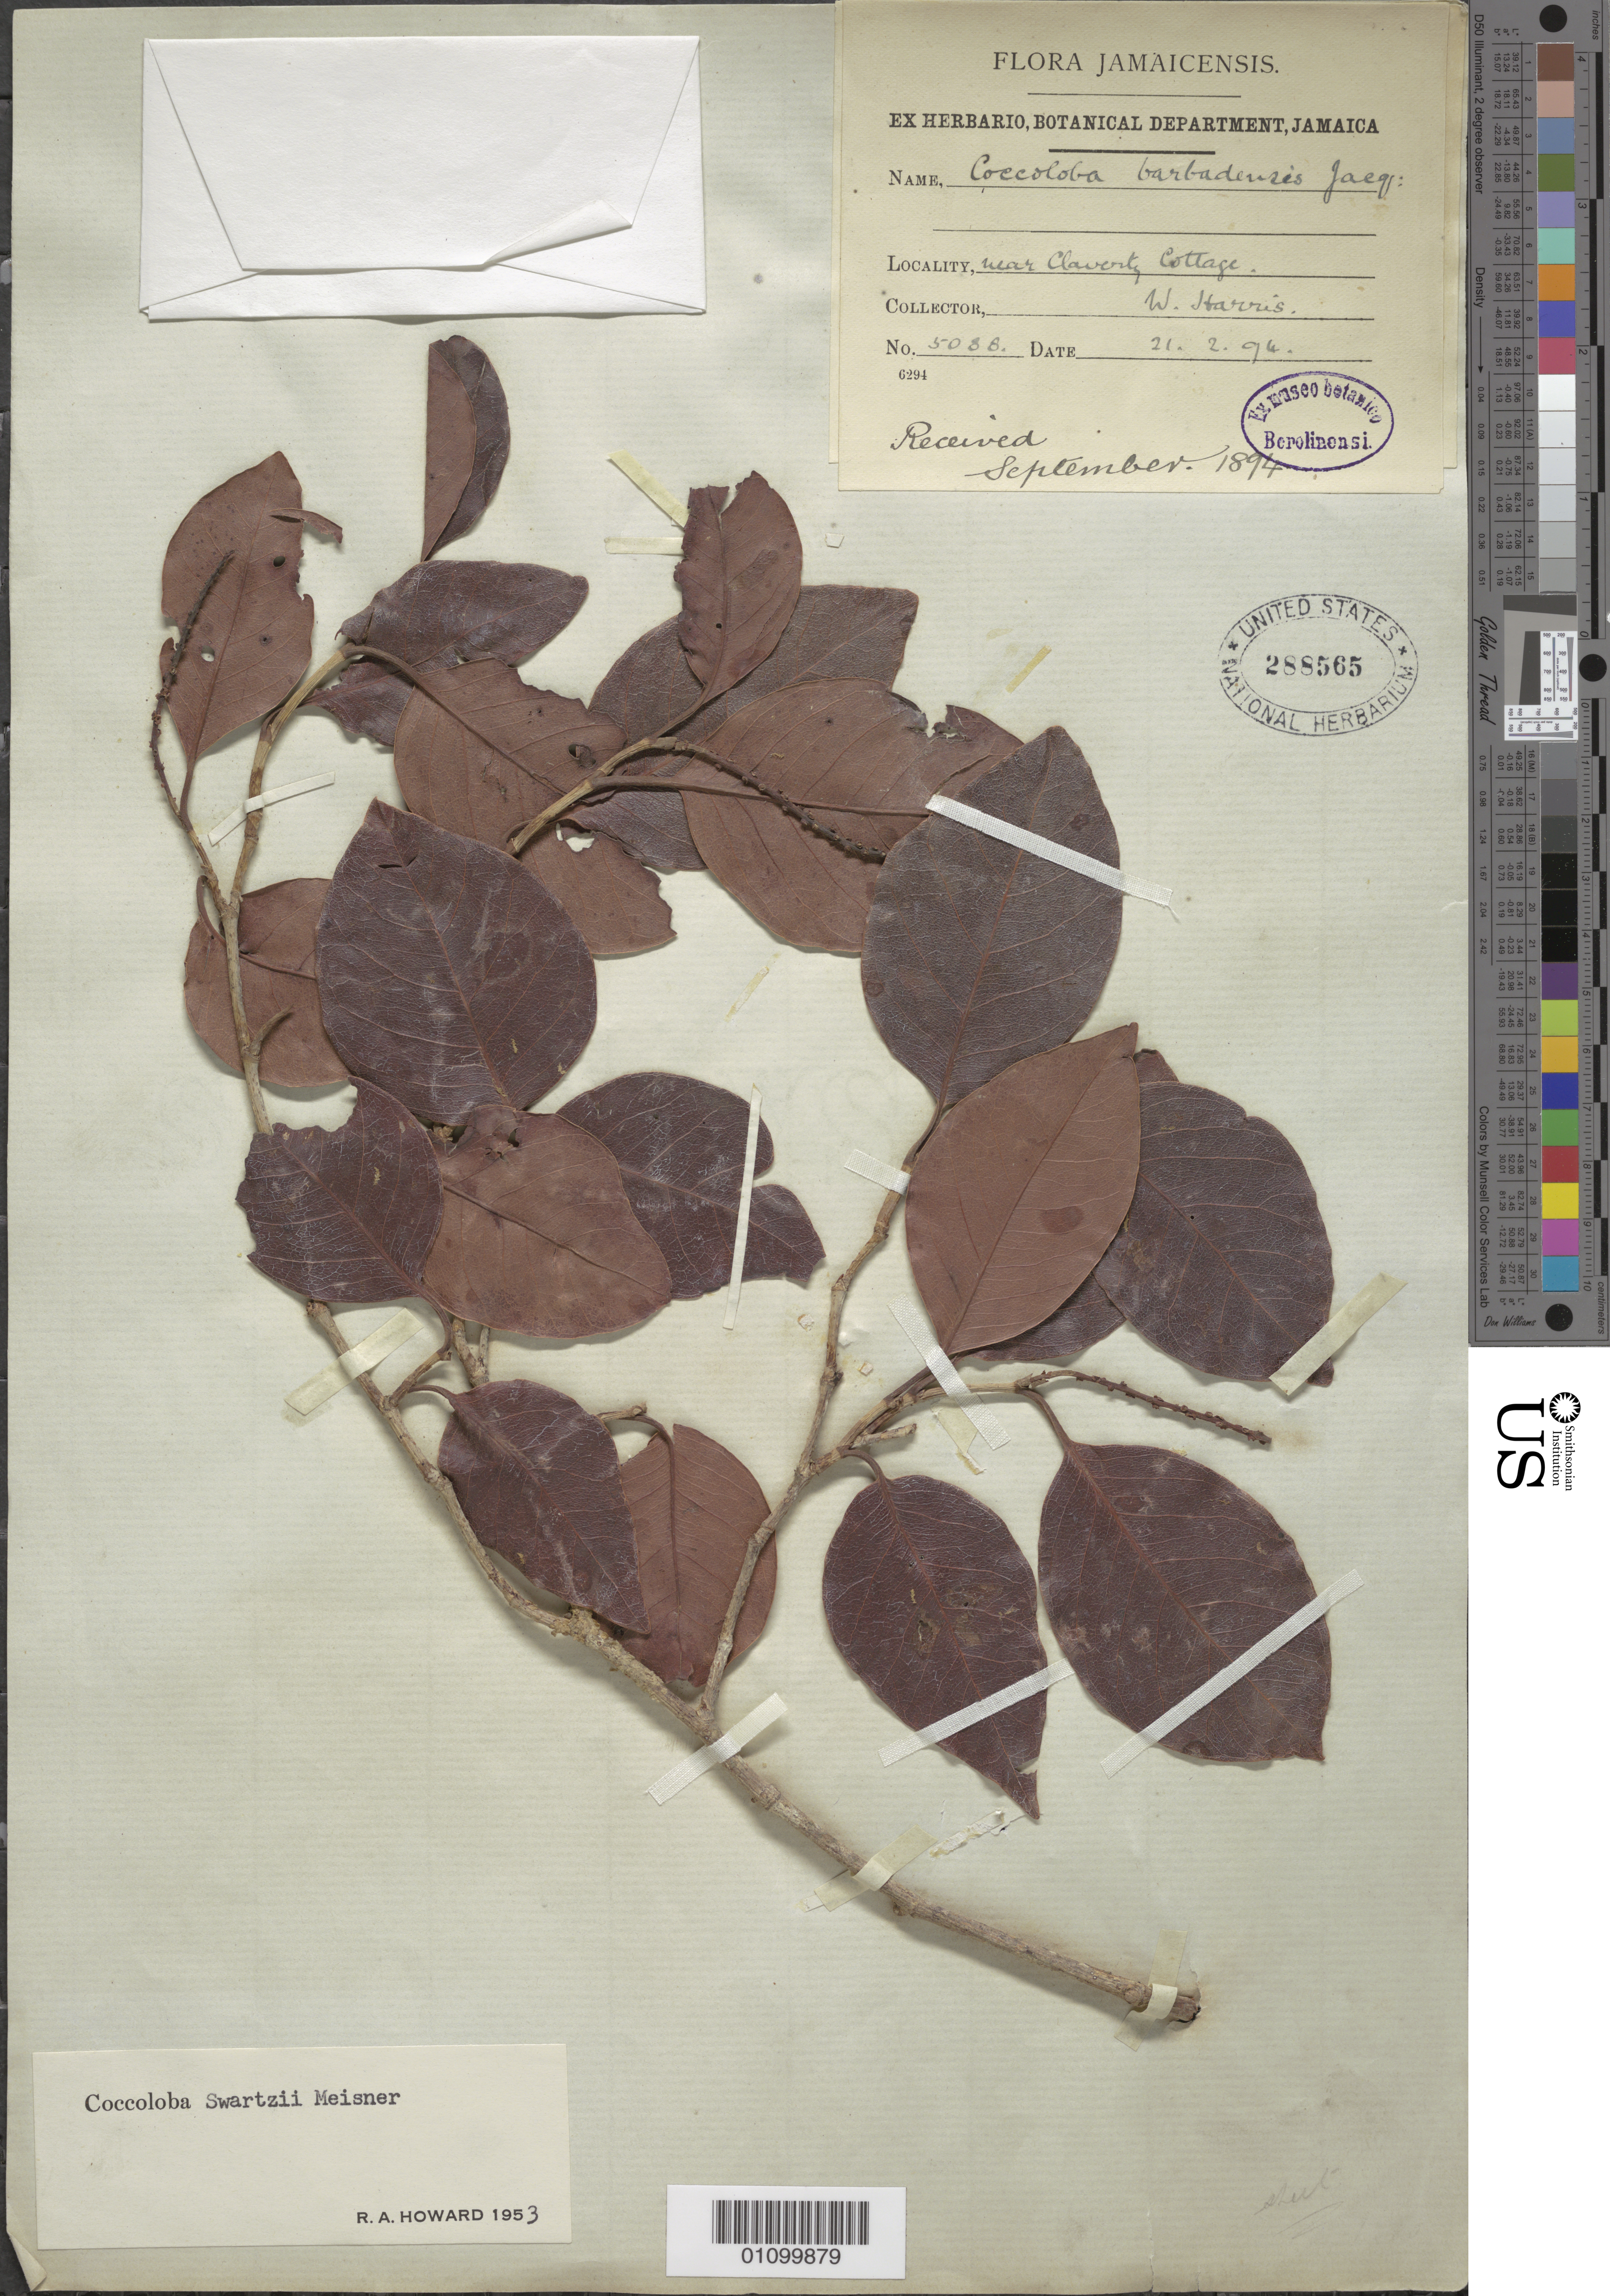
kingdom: Plantae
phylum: Tracheophyta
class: Magnoliopsida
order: Caryophyllales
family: Polygonaceae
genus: Coccoloba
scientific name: Coccoloba swartzii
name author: Meisn.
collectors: W. H. Harris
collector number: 5088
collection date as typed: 21 Feb 1894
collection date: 1894-02-21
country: Jamaica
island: Jamaica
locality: Near Clavenly Cottage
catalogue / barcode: US 288565